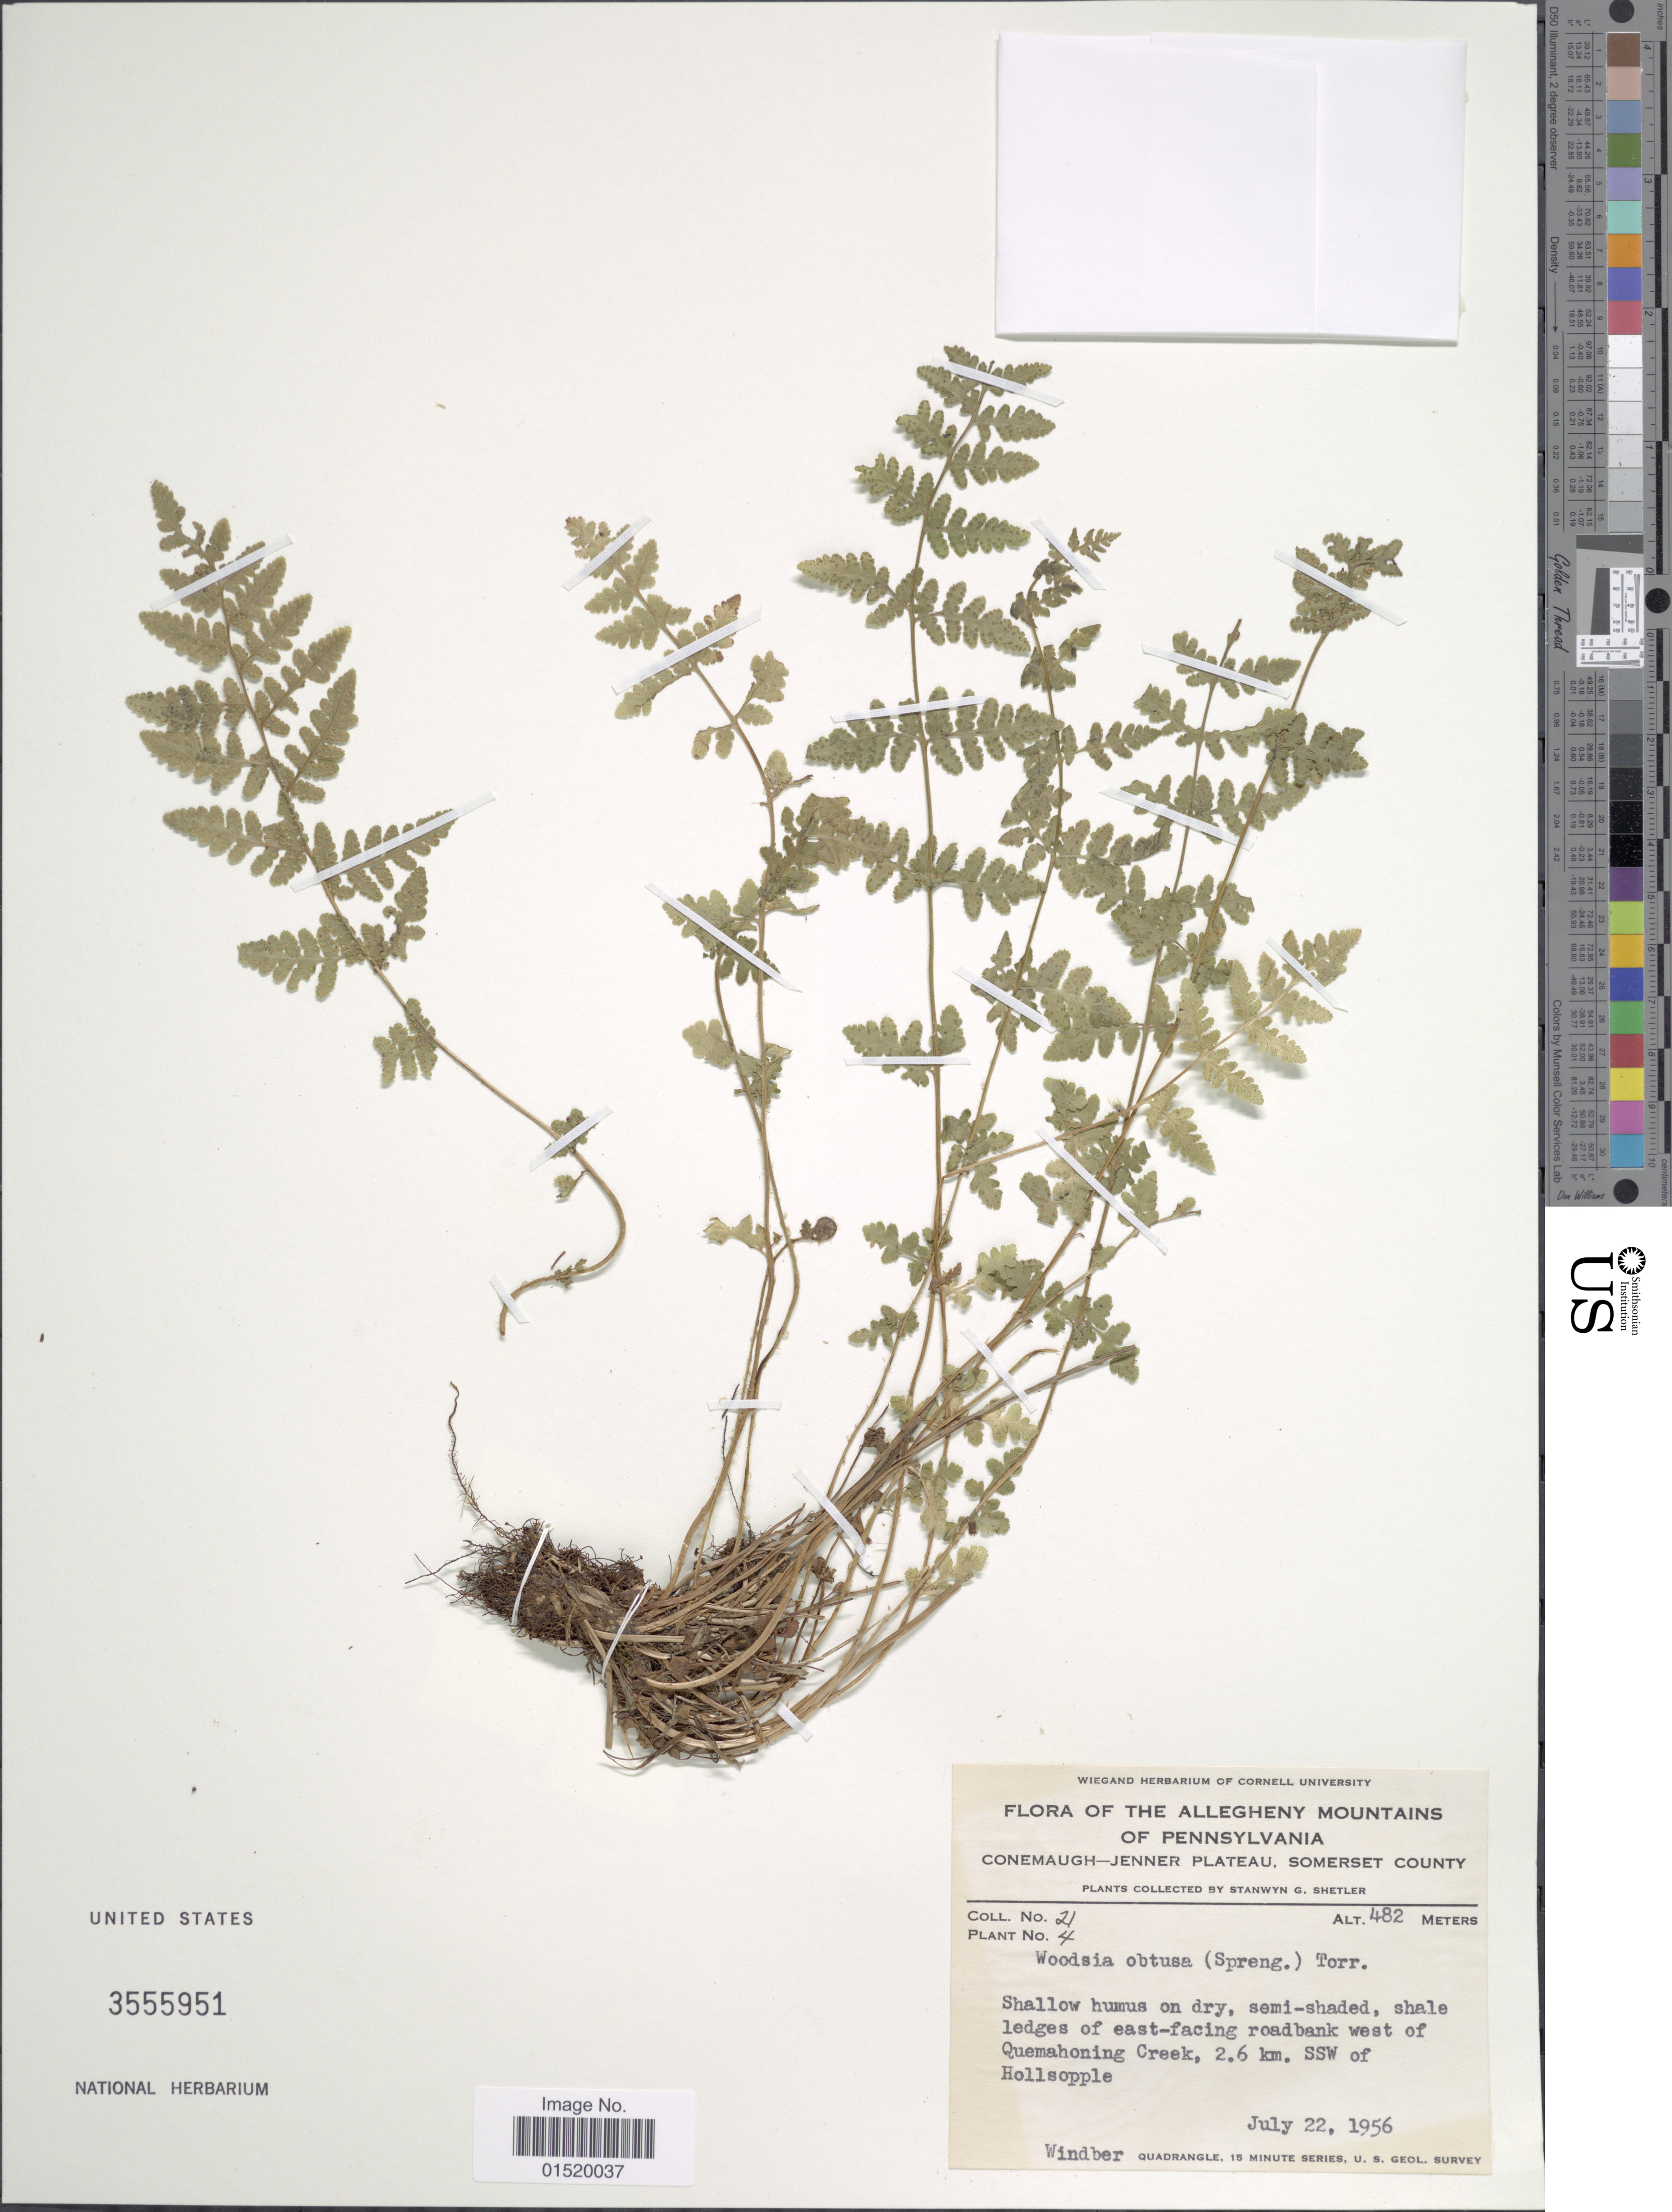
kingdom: Plantae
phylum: Tracheophyta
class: Polypodiopsida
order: Polypodiales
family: Woodsiaceae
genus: Woodsia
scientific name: Woodsia obtusa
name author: (Spreng.) Torr.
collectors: S. Shetler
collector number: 4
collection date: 1956-07-22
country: United States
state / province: Pennsylvania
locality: The Allegheny Mountains of Pennsylvania, Conemaugh-Jenner Plateau, Somerset County, shale ledges of east-facing roadbank west of Quemahoning Creek, 2.6 km. SSW of Hollsopple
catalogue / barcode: US 3555951